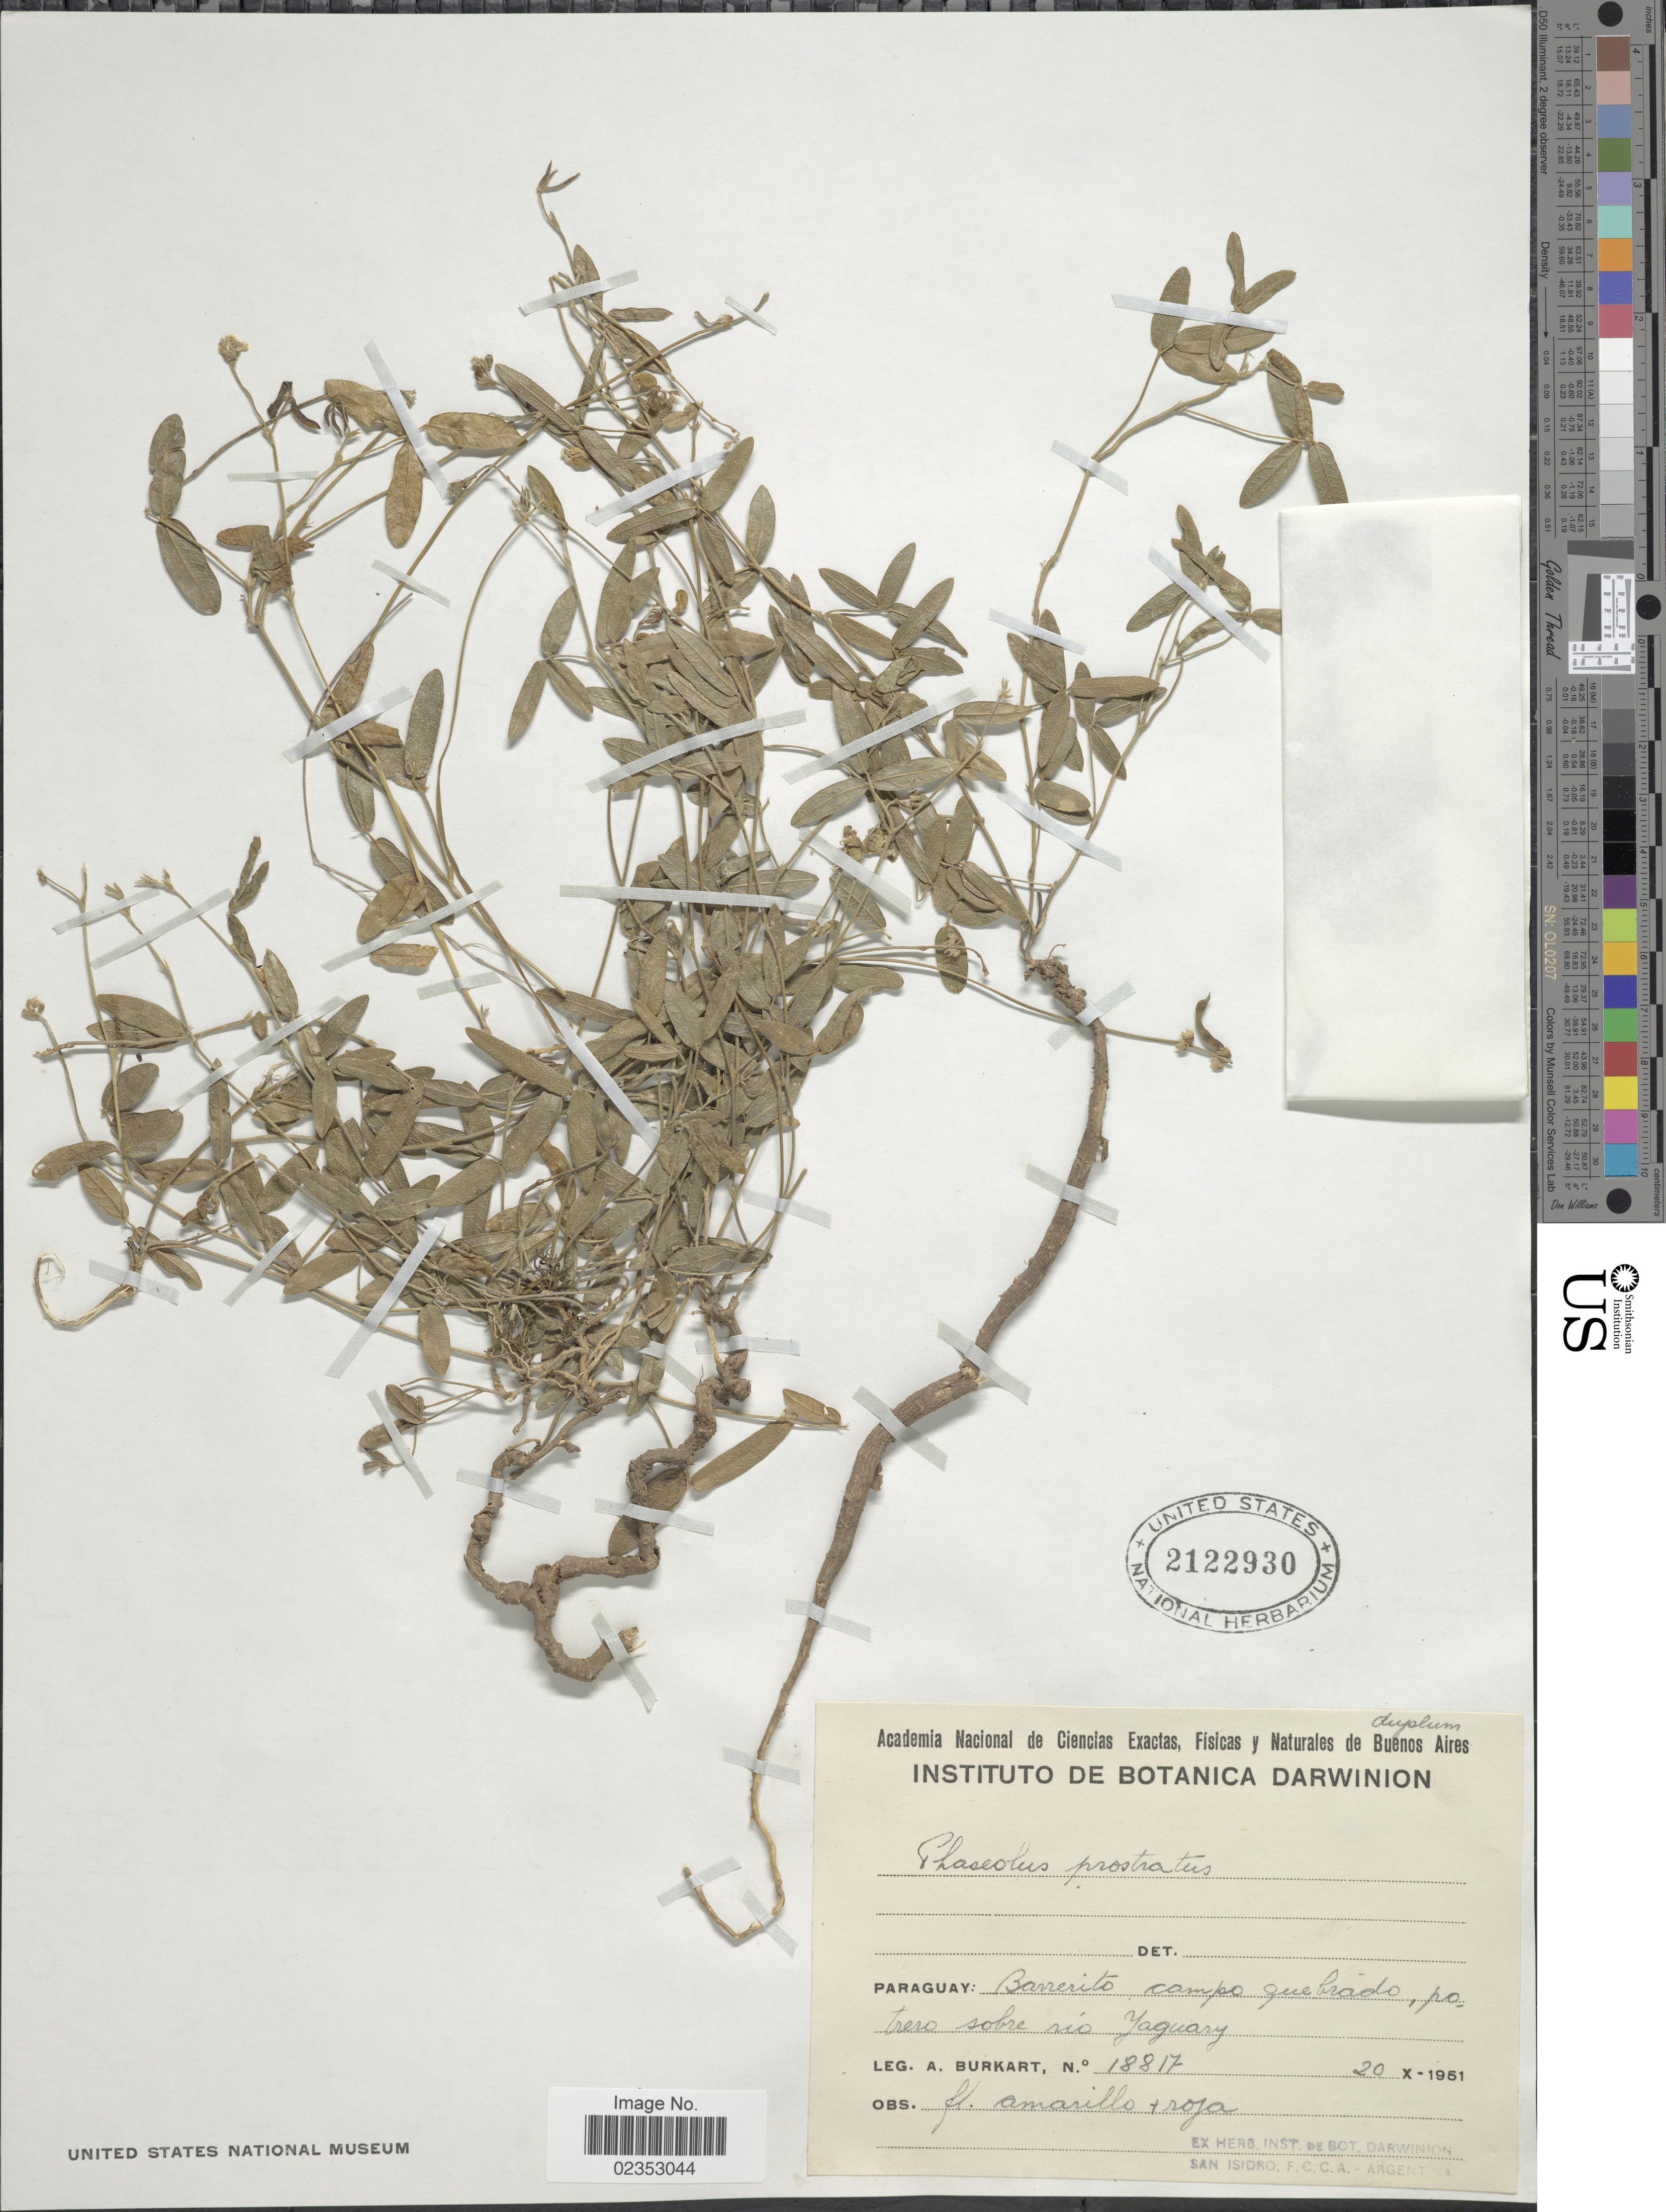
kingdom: Plantae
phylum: Tracheophyta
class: Magnoliopsida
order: Fabales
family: Fabaceae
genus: Macroptilium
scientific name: Macroptilium prostratum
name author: (Benth.) Urb.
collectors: A. E. Burkart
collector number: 18817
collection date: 1951-10-20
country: Paraguay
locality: Barrerito, campo quebrada, potrero sobre río Jaguay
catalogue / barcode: US 2122930